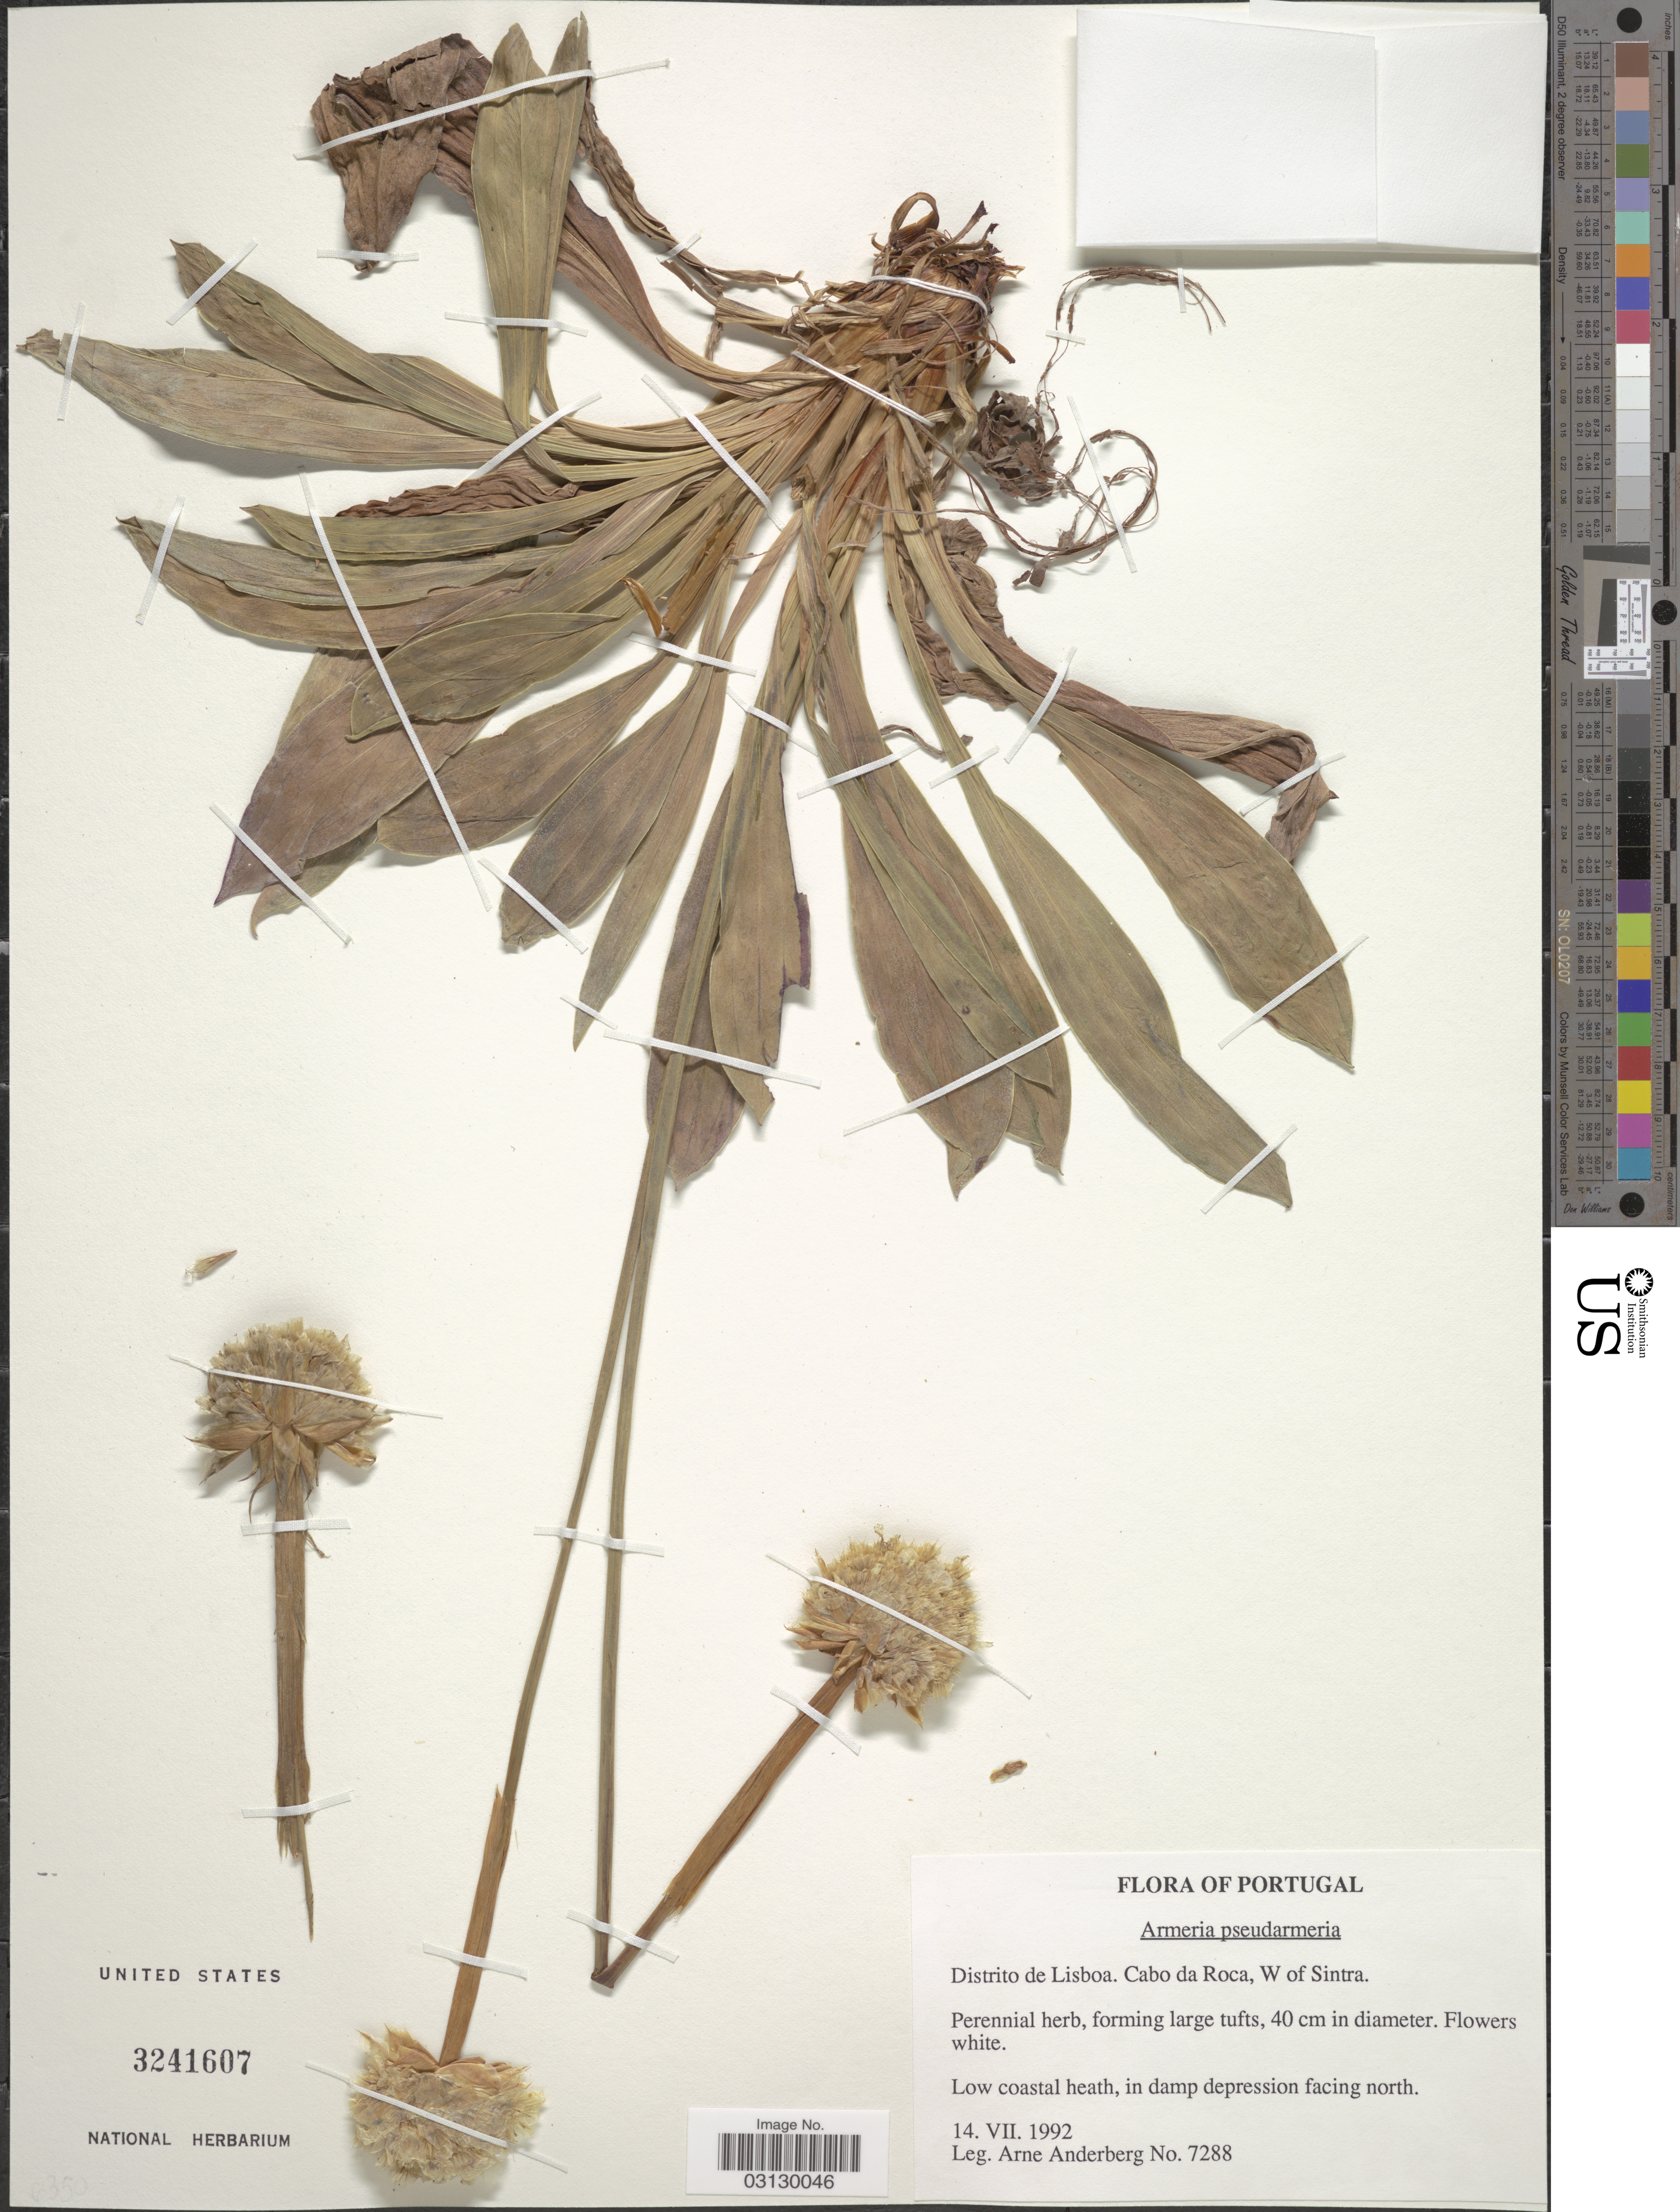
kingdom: Plantae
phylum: Tracheophyta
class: Magnoliopsida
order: Caryophyllales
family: Plumbaginaceae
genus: Armeria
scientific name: Armeria pseudarmeria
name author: (Murray) Mansf.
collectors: A. A. Anderberg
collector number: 7288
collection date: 1992-07-14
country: Portugal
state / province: Lisboa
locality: Distrito de Lisboa, Cabo da Roca, W of Sintra.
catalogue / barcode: US 3241607